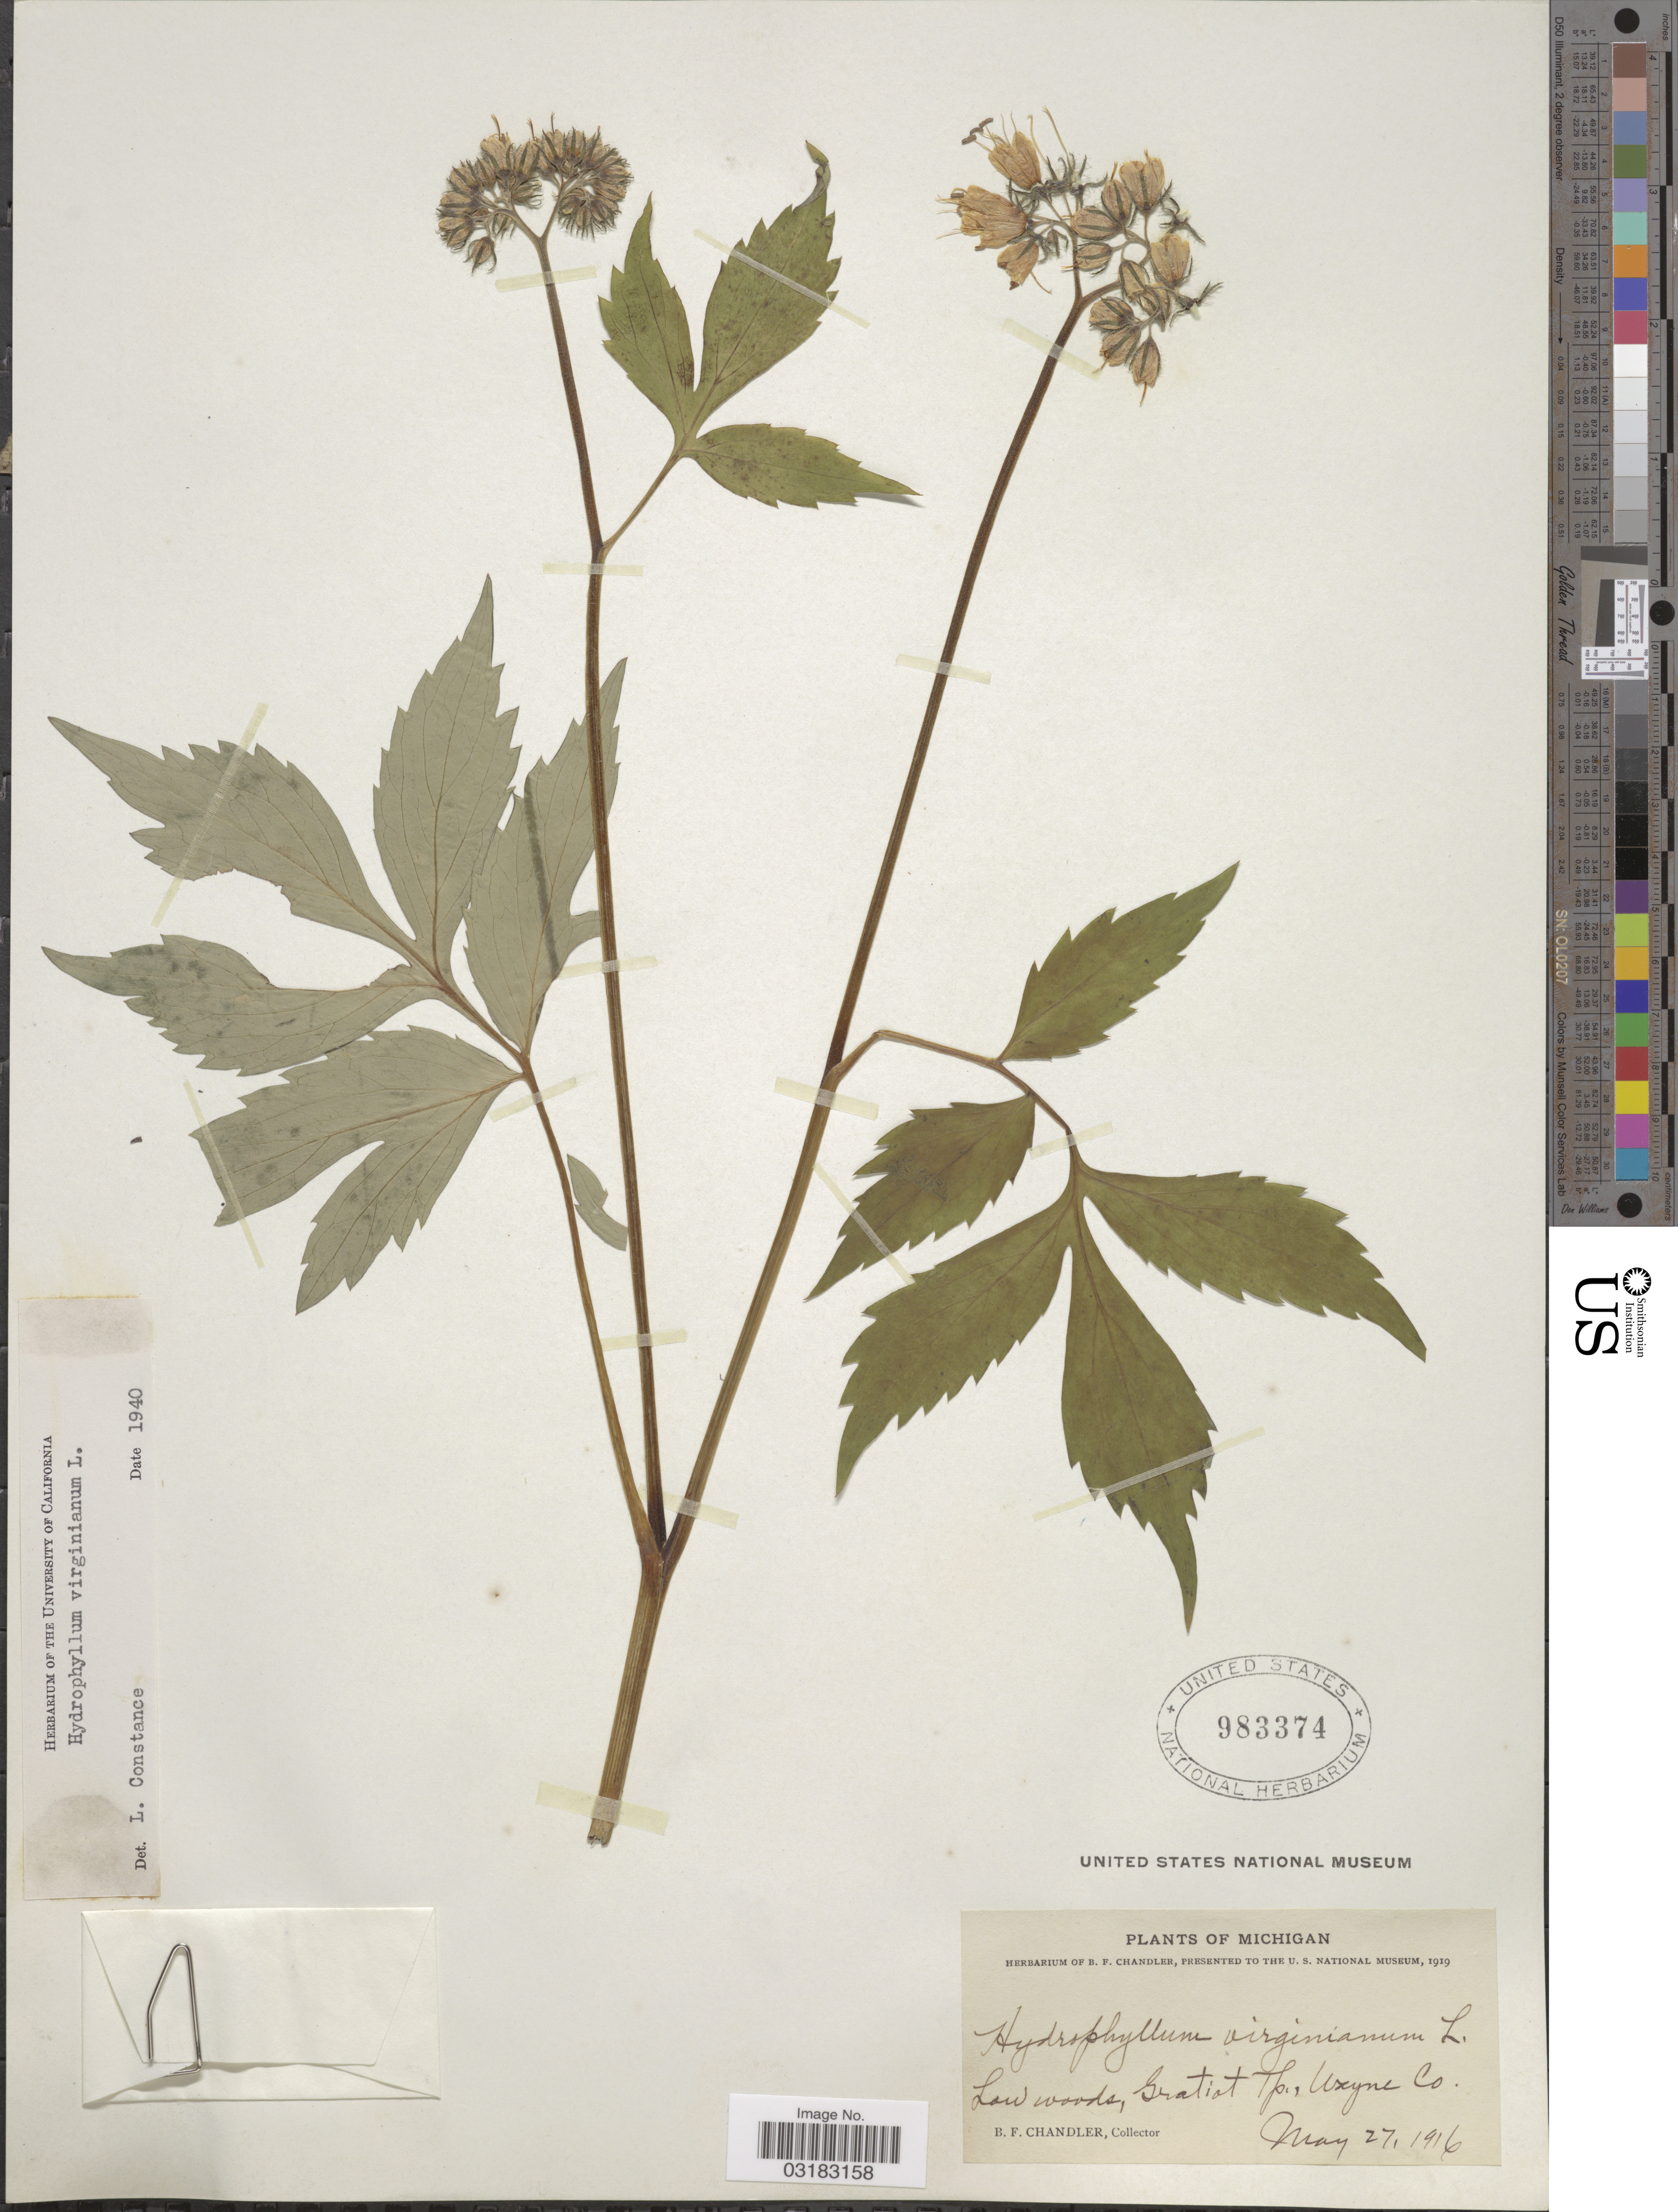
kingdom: Plantae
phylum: Tracheophyta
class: Magnoliopsida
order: Boraginales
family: Hydrophyllaceae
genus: Hydrophyllum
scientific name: Hydrophyllum virginianum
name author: L.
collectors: B. F. Chandler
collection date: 1916-05-27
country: United States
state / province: Michigan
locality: Low woods, Gratiot Tp., Wayne Co.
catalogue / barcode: US 983374